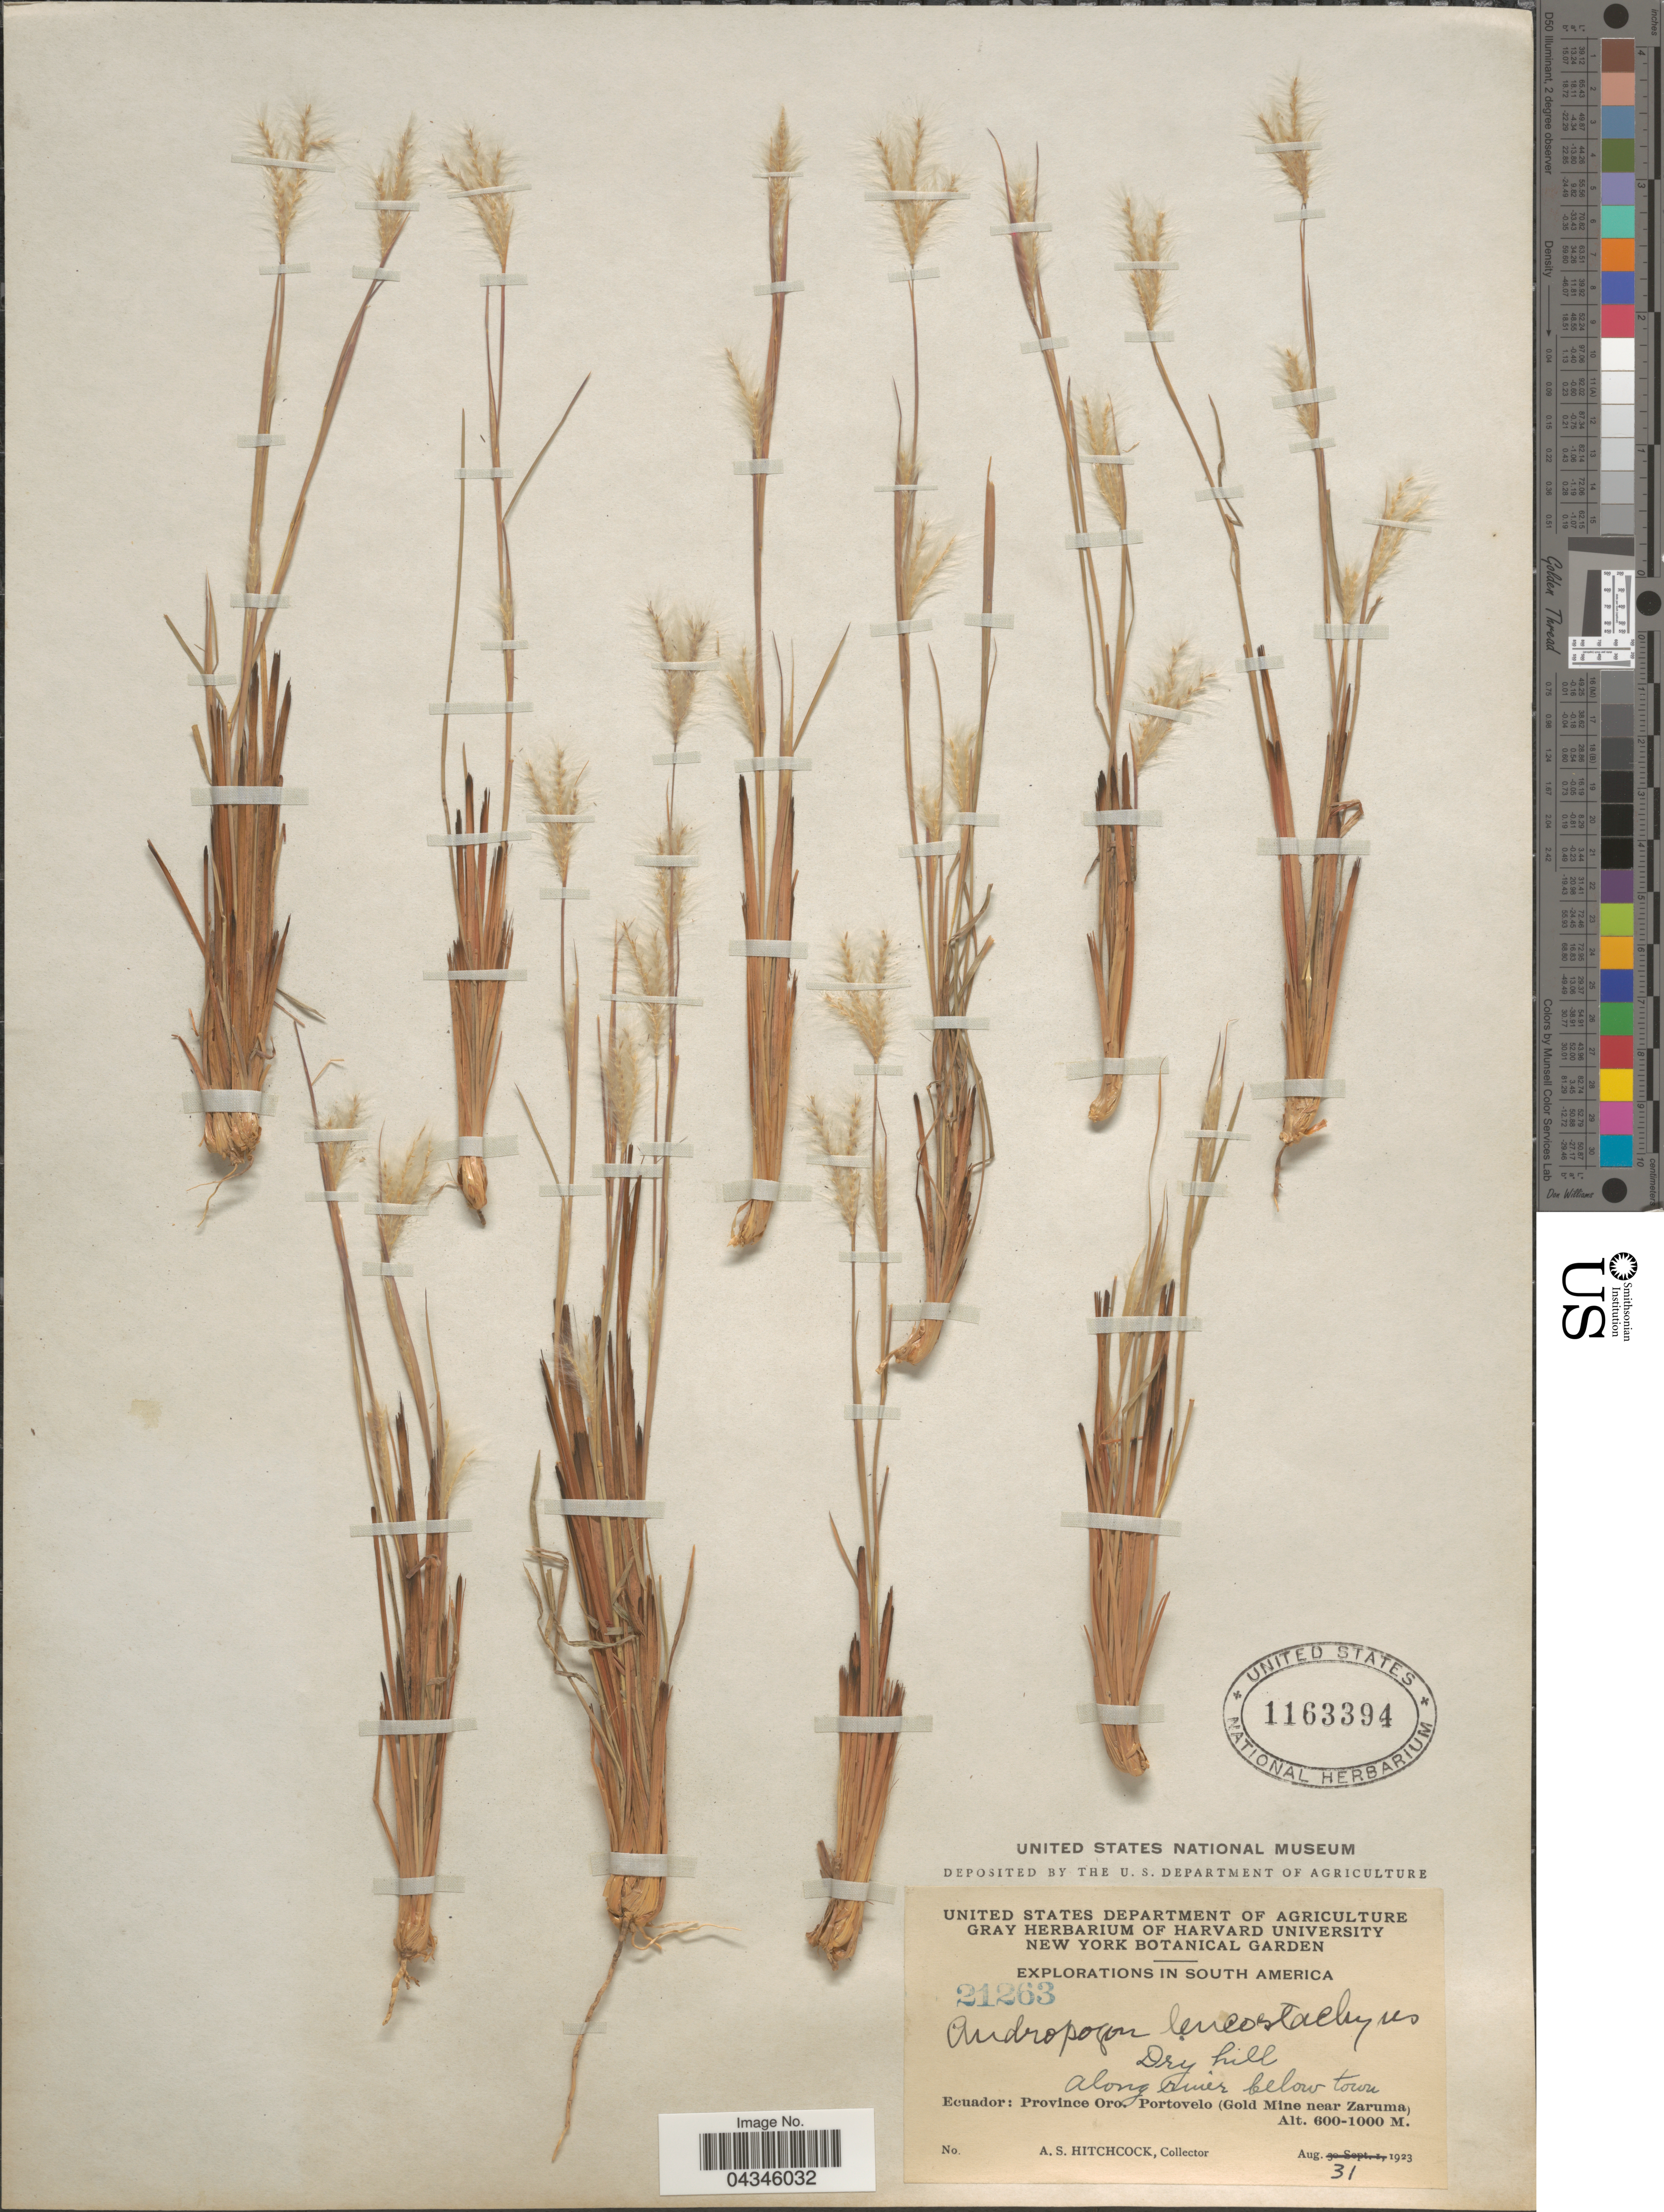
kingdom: Plantae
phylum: Tracheophyta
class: Liliopsida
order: Poales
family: Poaceae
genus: Andropogon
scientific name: Andropogon leucostachyus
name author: Kunth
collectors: A. S. Hitchcock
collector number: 21263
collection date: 1923-08-31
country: Ecuador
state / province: El Oro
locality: Explorations in South America. Along river below town. Province Oro, Portovelo (Gold Minde near Zaruma).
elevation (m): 600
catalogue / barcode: US 1163394